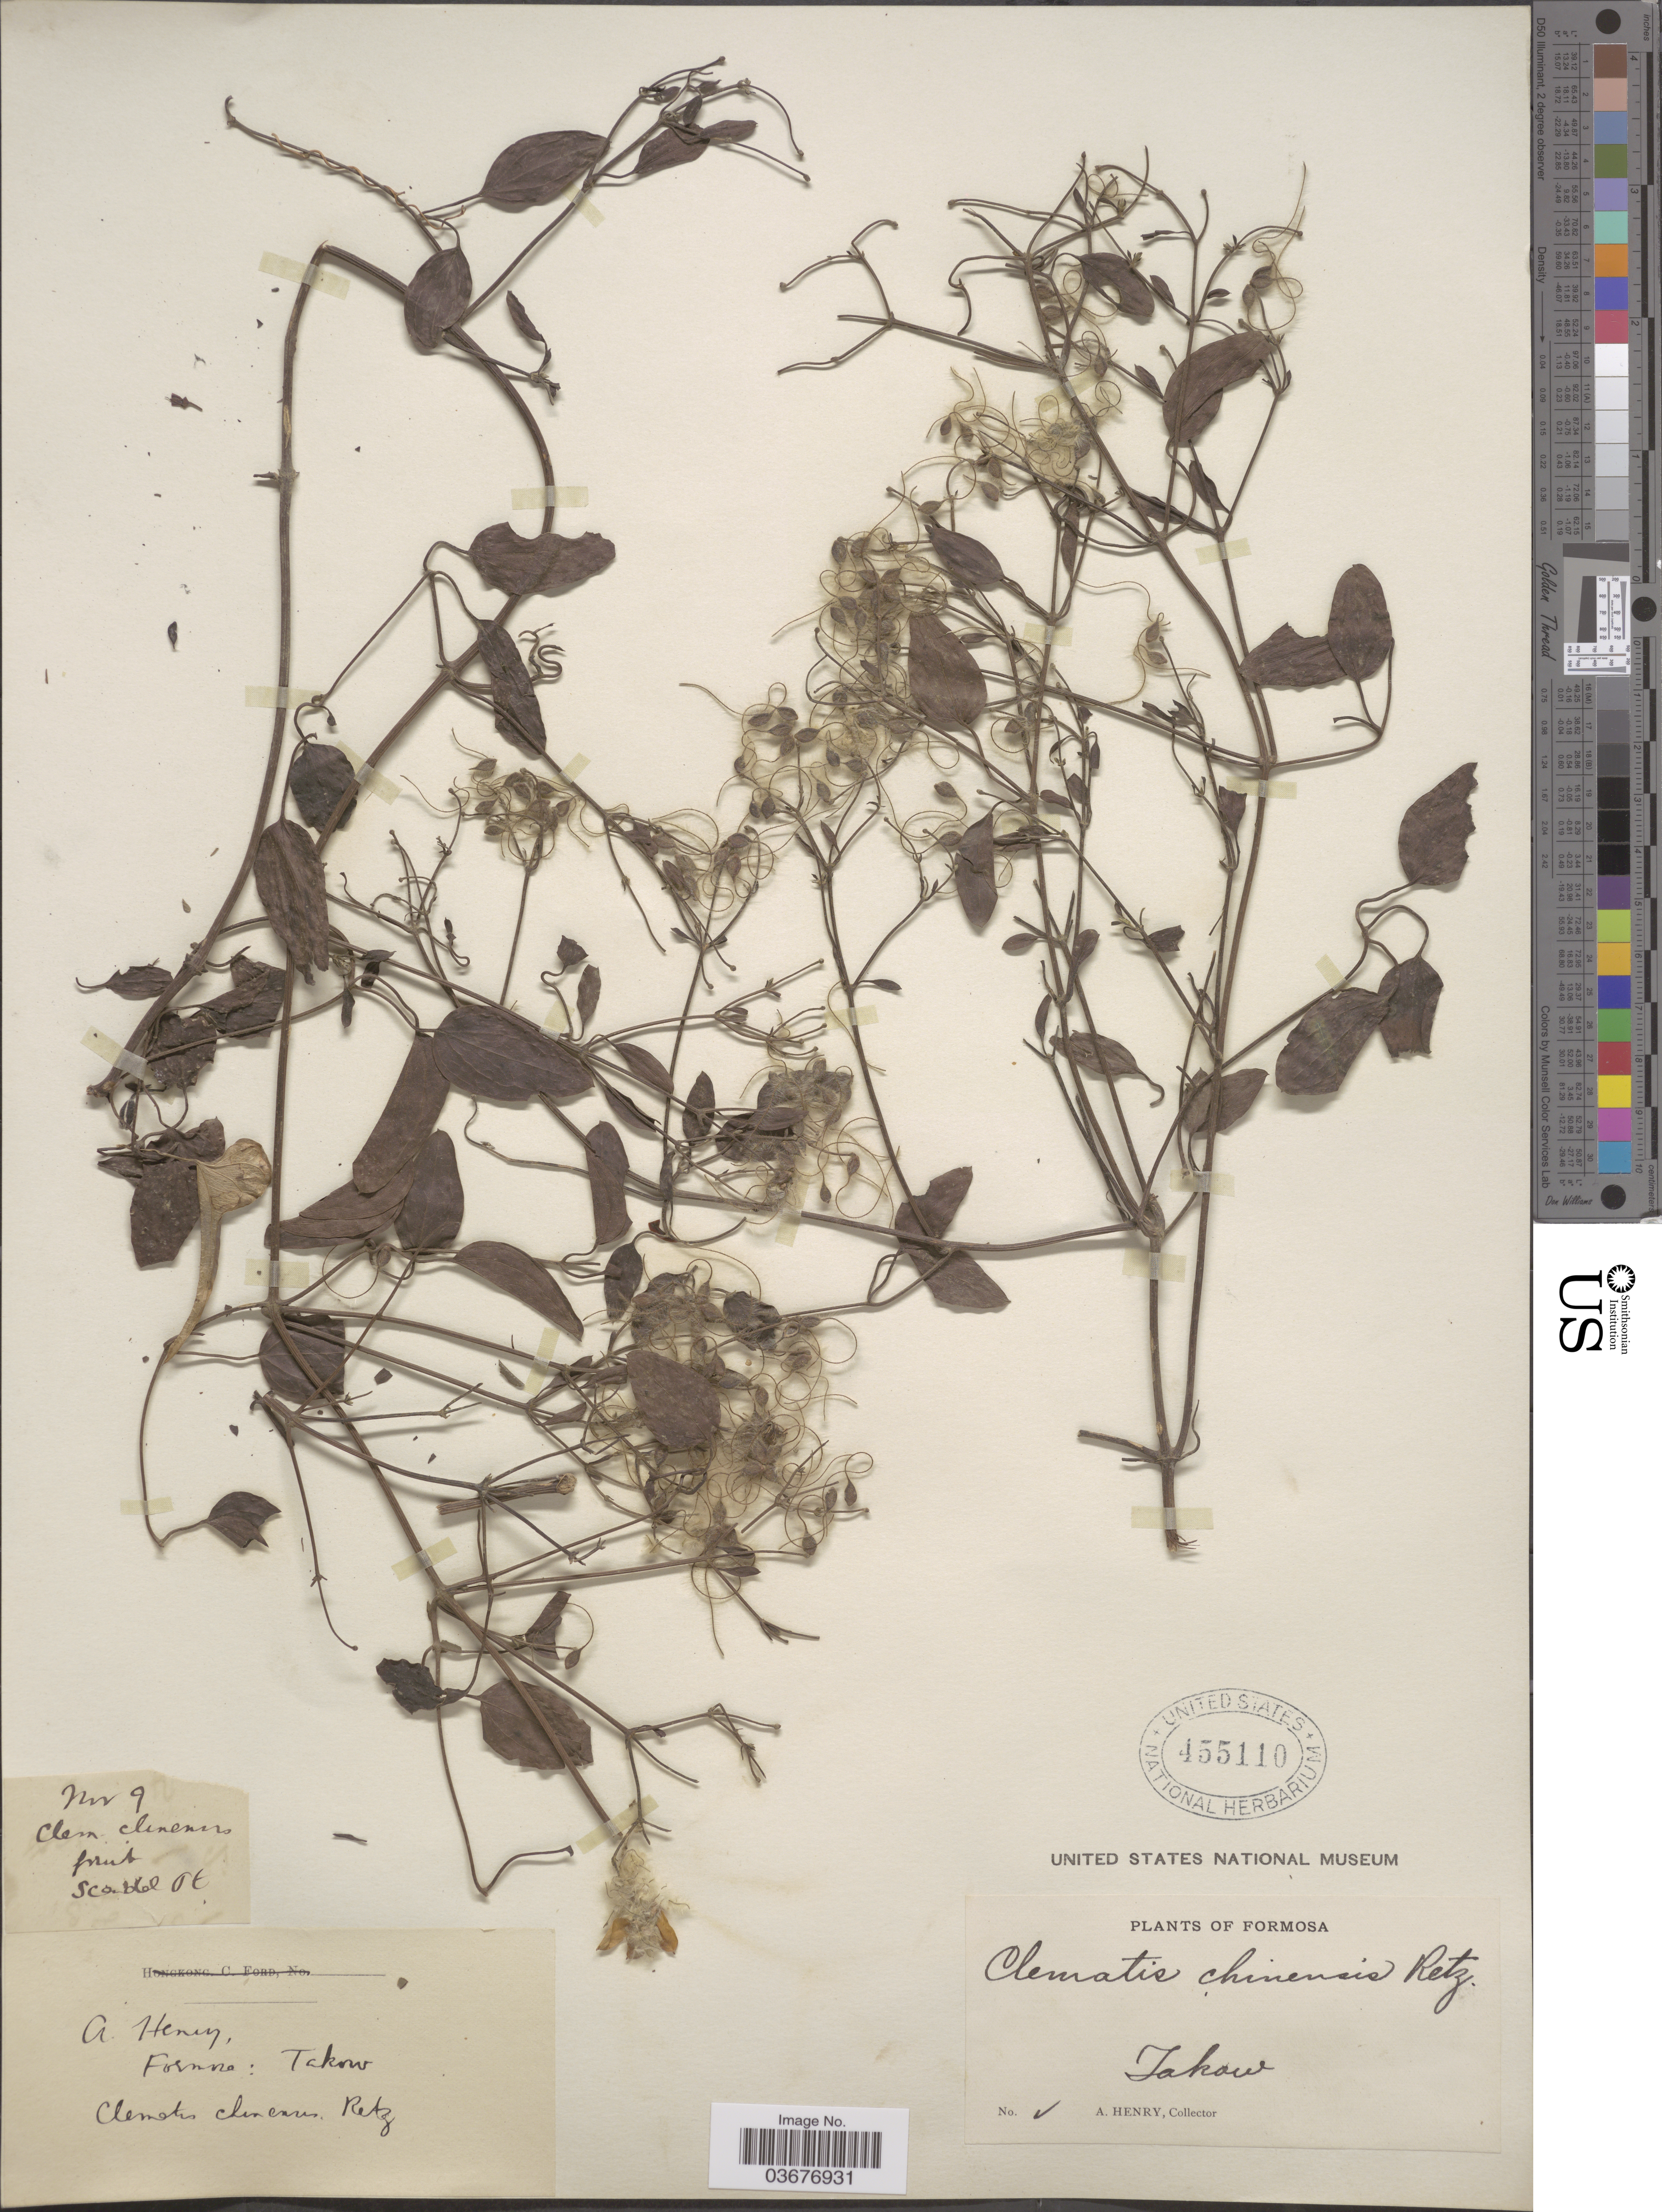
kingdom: Plantae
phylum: Tracheophyta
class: Magnoliopsida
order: Ranunculales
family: Ranunculaceae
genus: Clematis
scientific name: Clematis chinensis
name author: Retz.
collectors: A. Henry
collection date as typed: Transcribed d/m/y: /11/9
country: Taiwan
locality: Formosa: Takow.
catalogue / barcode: US 455110